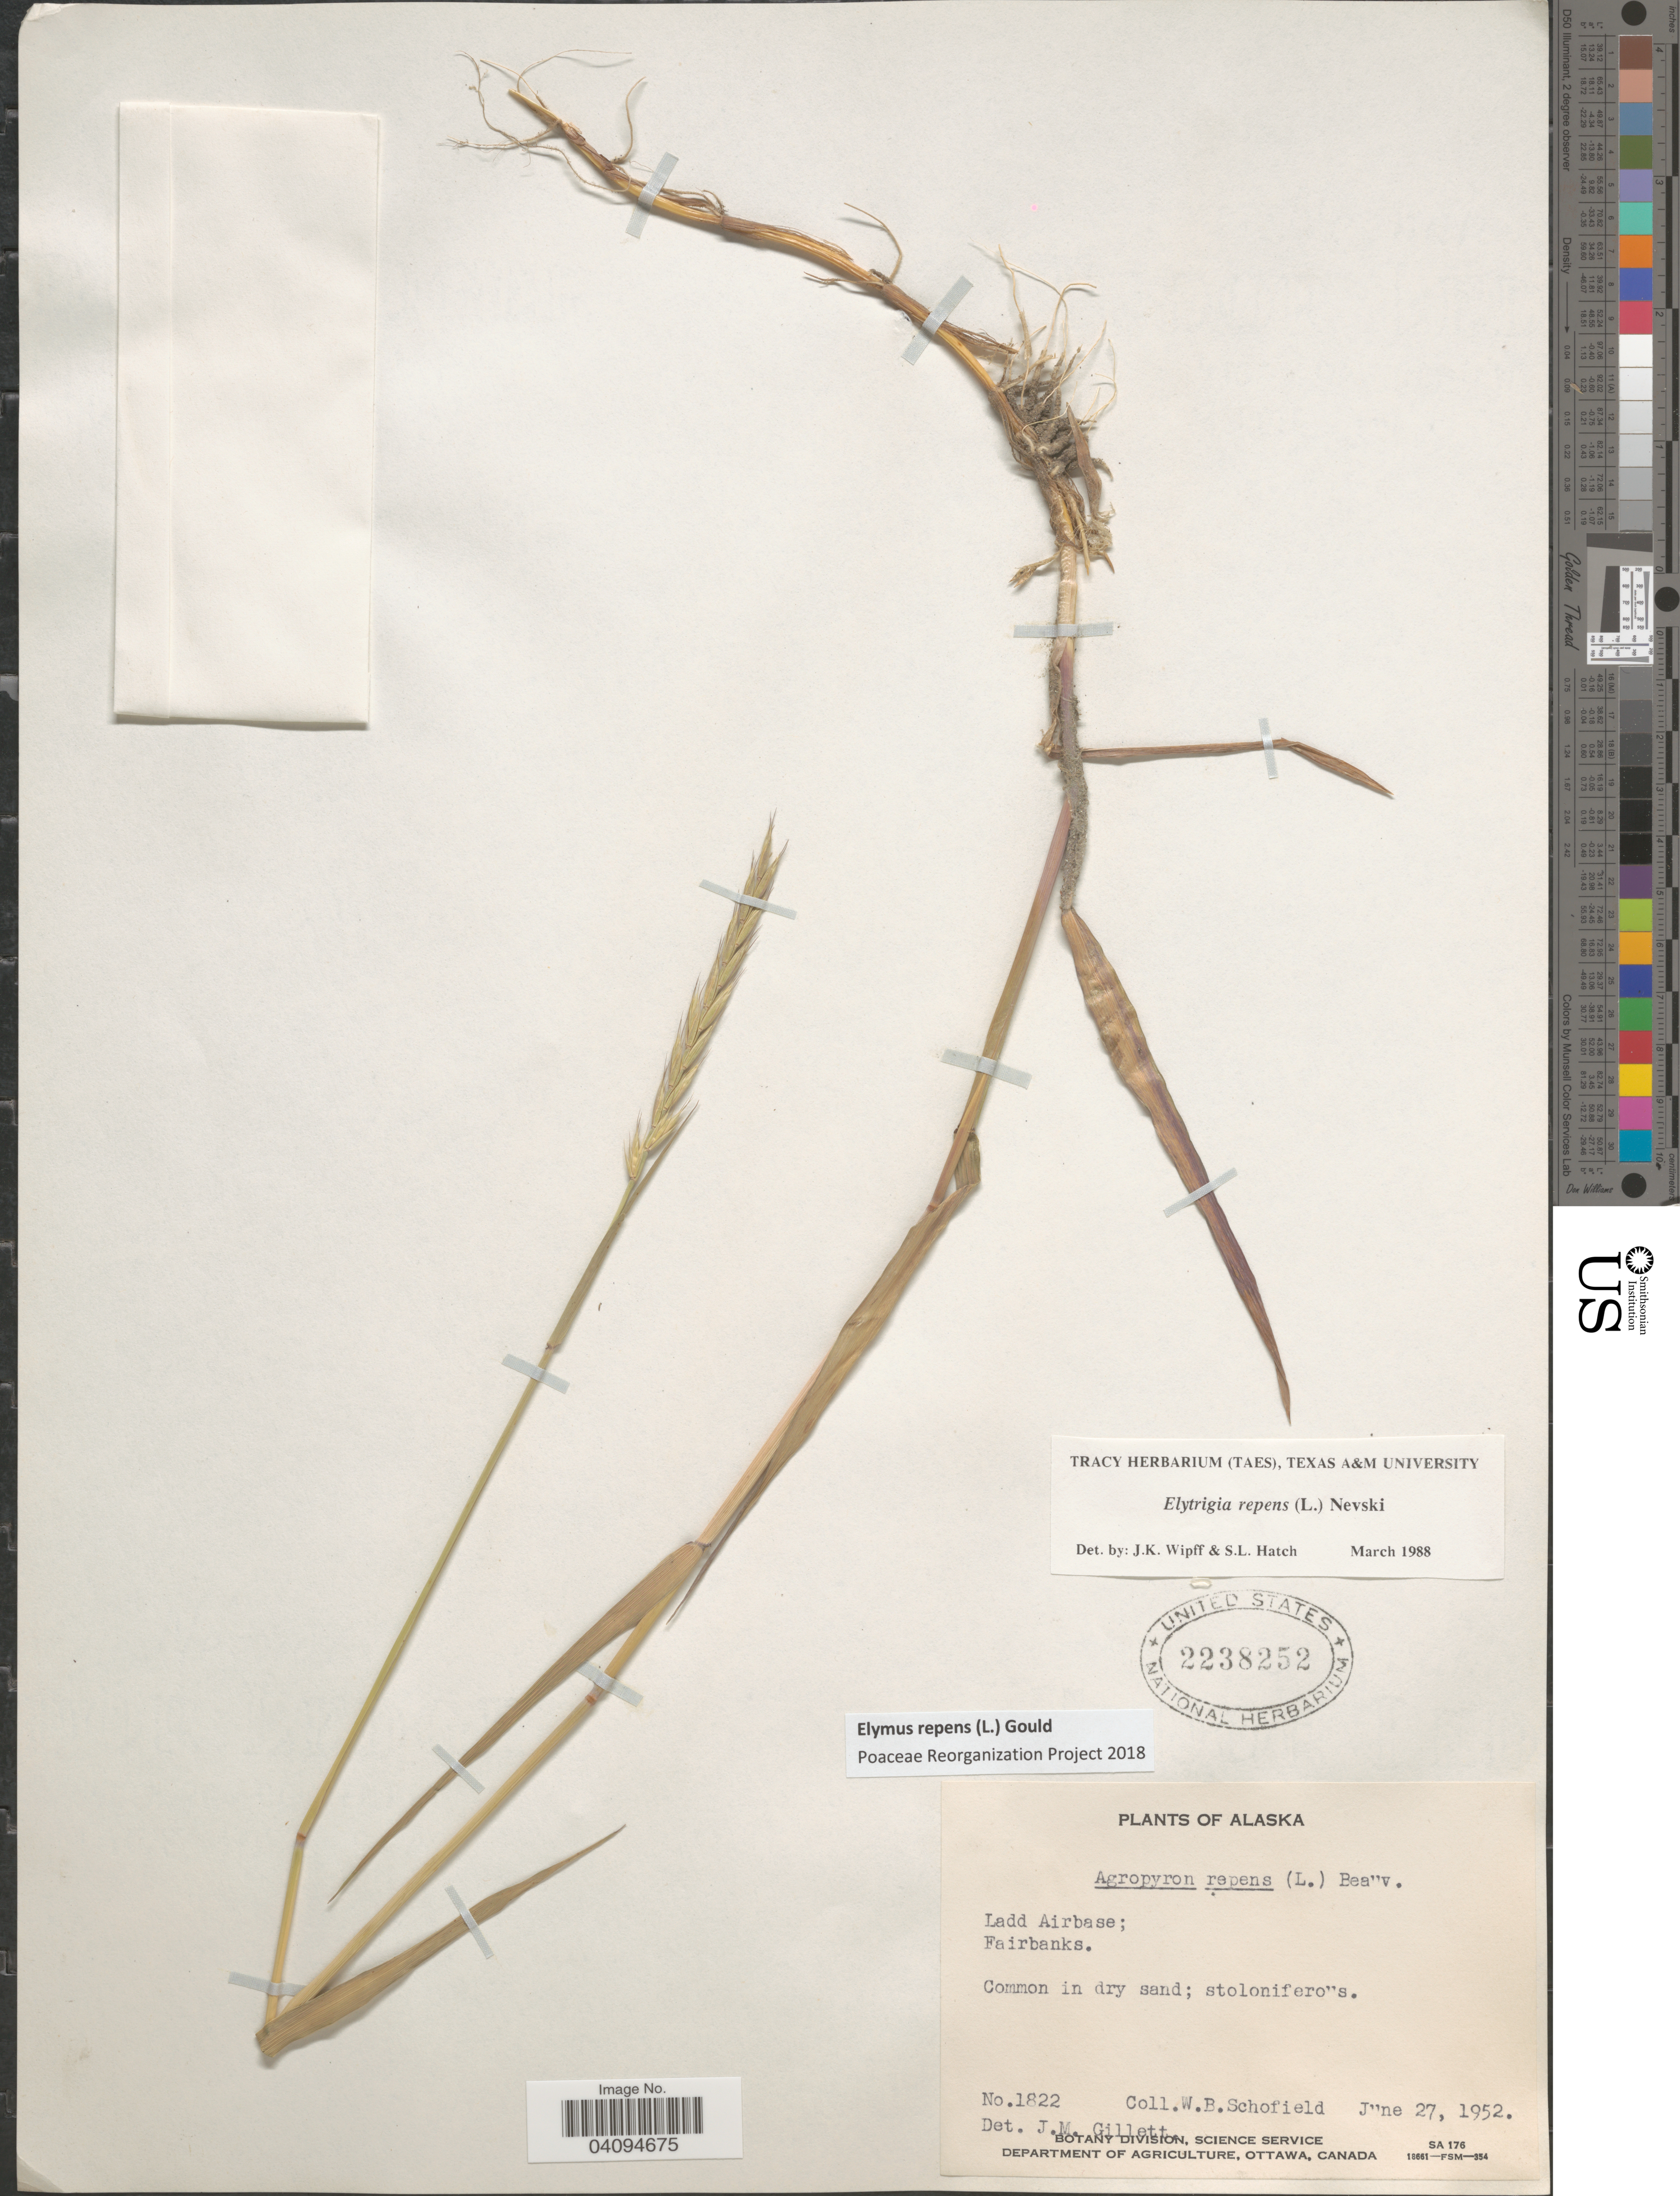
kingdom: Plantae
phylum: Tracheophyta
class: Liliopsida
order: Poales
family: Poaceae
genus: Elymus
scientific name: Elymus repens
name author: (L.) Gould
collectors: W. Schofield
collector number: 1822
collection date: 1952-06-27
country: United States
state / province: Alaska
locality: Ladd Airbase; Fairbanks.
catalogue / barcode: US 2238252